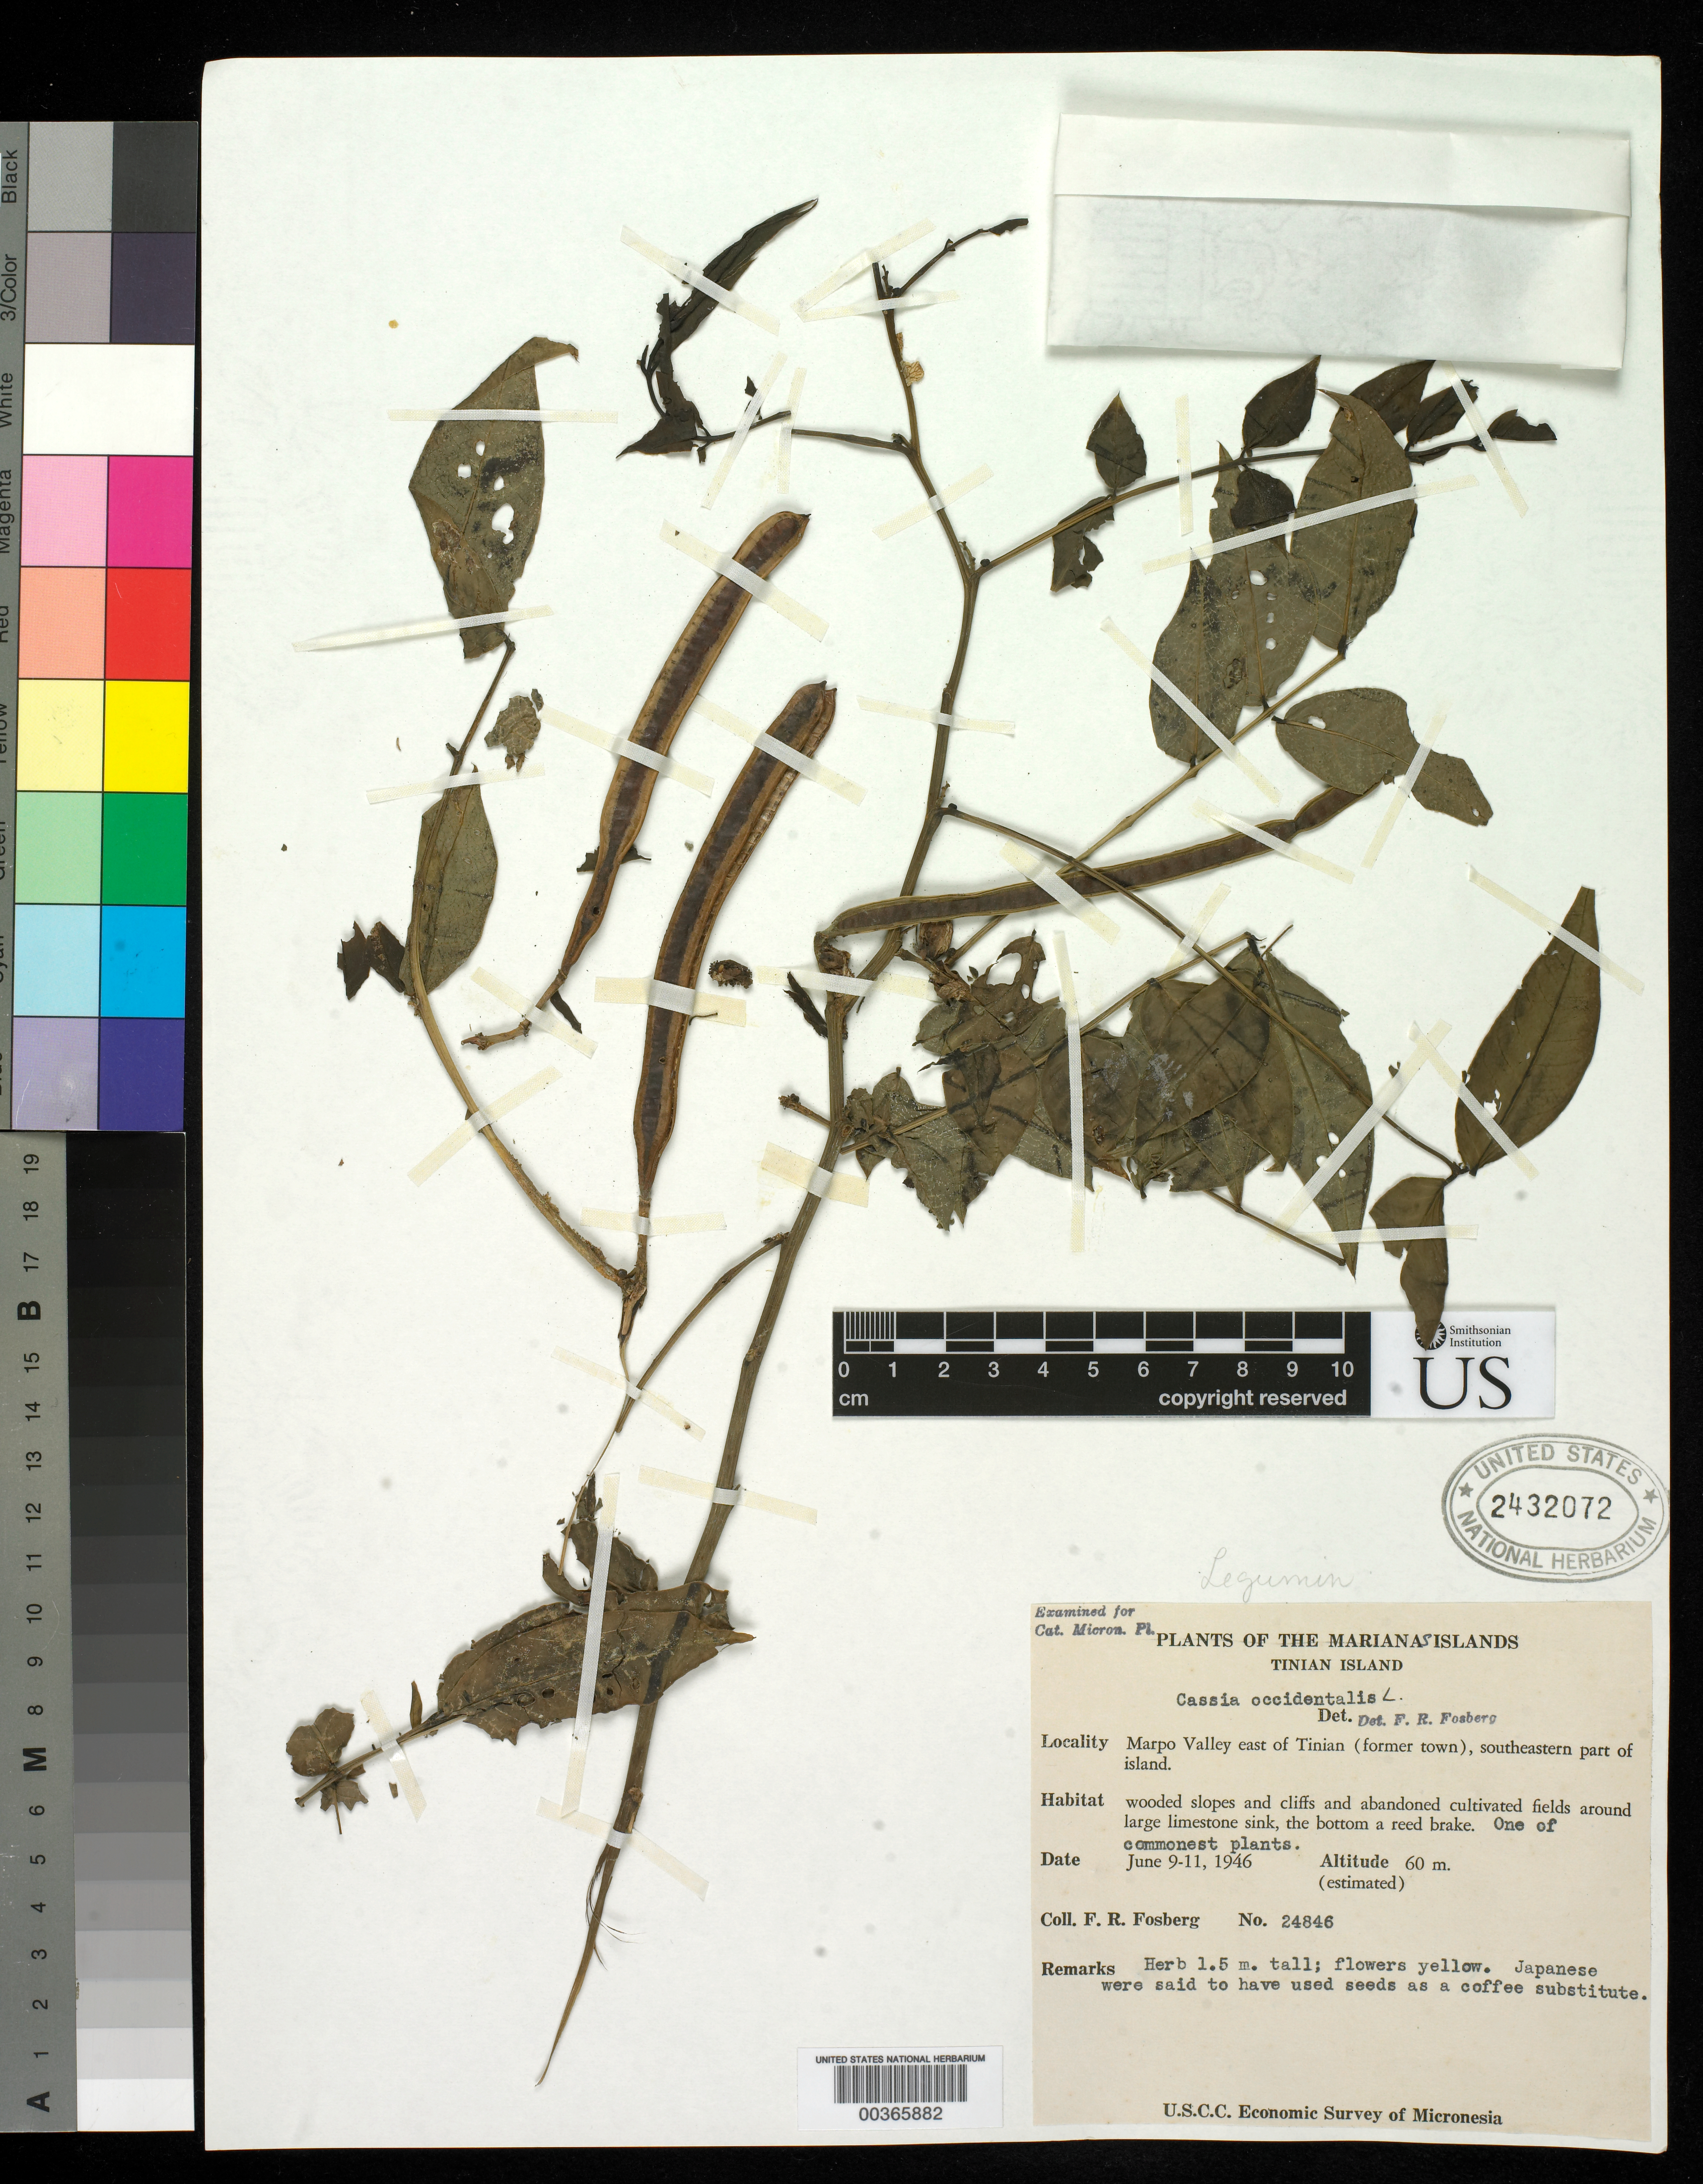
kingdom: Plantae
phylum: Tracheophyta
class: Magnoliopsida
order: Fabales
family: Fabaceae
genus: Senna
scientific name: Senna occidentalis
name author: (L.) Link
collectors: F. R. Fosberg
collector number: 24846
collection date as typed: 09 Jun 1946 to 11 Jun 1946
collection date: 1946-06-09/1946-06-11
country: Northern Mariana Islands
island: Tinian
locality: Marpo valley E of Tinian (former town), SE part of island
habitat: Wooded slopes and cliffs and abandoned cultivated fields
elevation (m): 60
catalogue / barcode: US 2432072